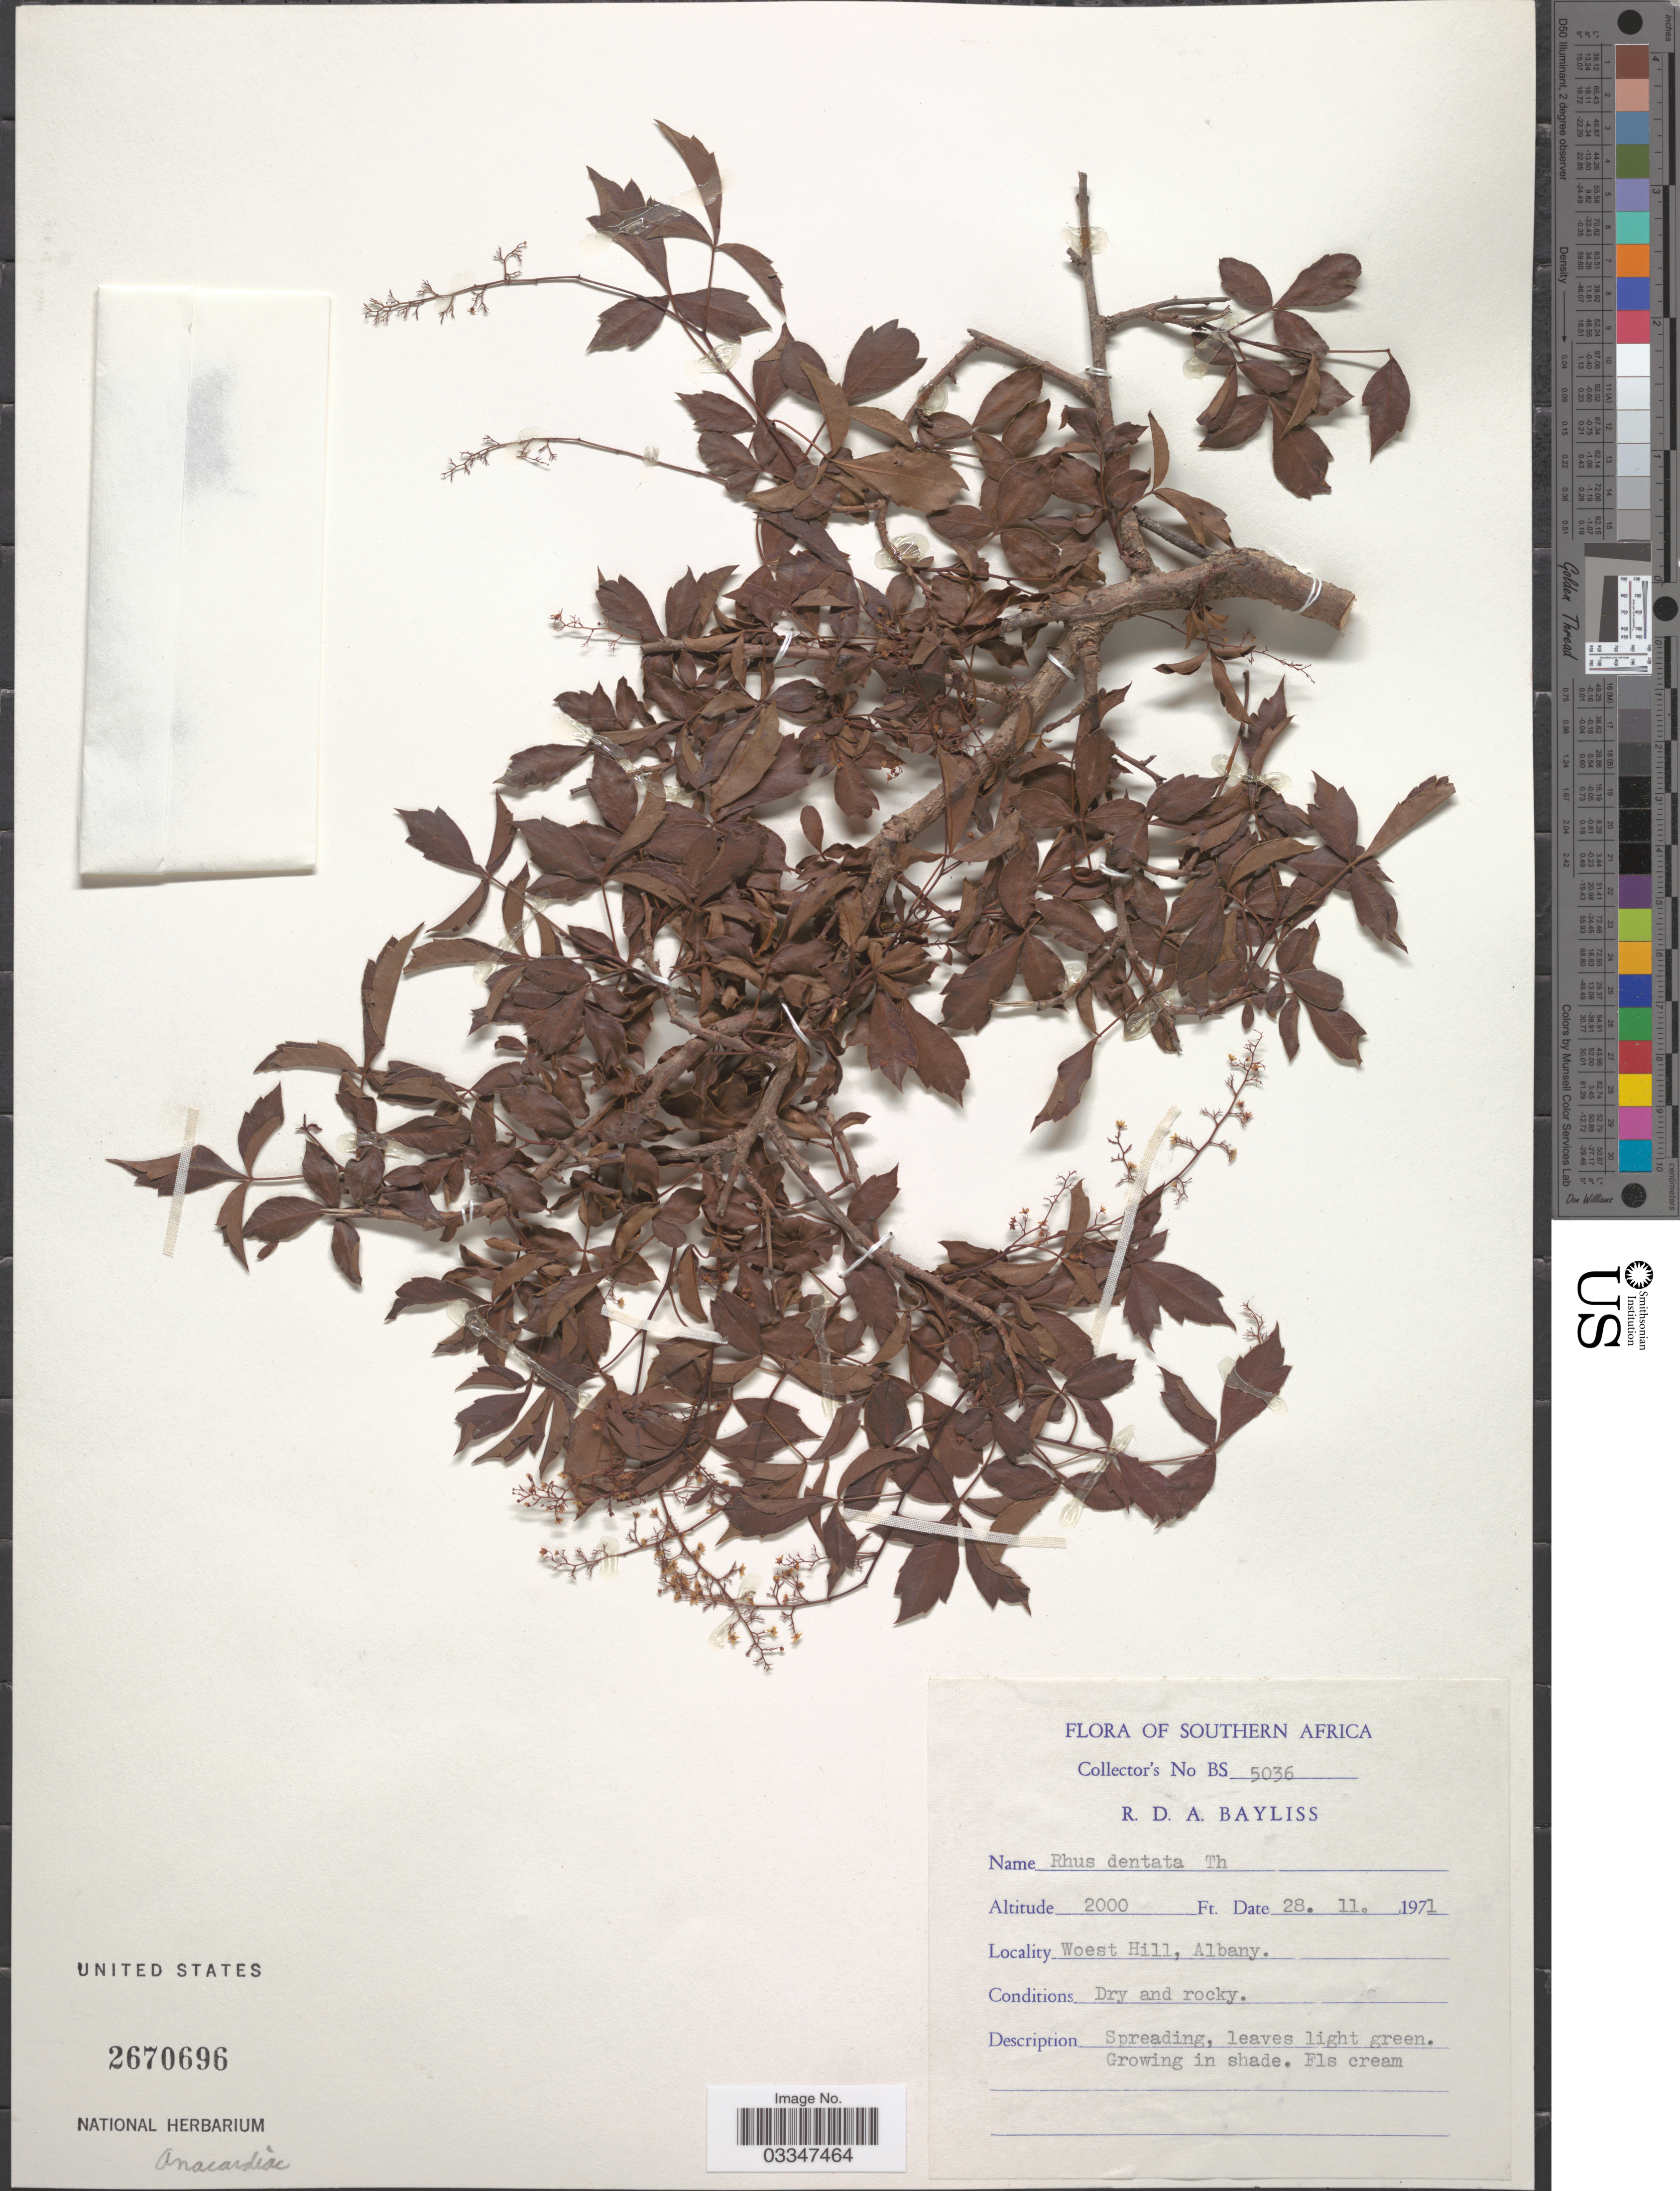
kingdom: Plantae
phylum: Tracheophyta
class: Magnoliopsida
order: Sapindales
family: Anacardiaceae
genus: Rhus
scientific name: Rhus dentata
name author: Thunb.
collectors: R. Bayliss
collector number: BS 5036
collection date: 1971-11-28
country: South Africa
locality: Southern Africa. Woest Hill, Albany.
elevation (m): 610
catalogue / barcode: US 2670696